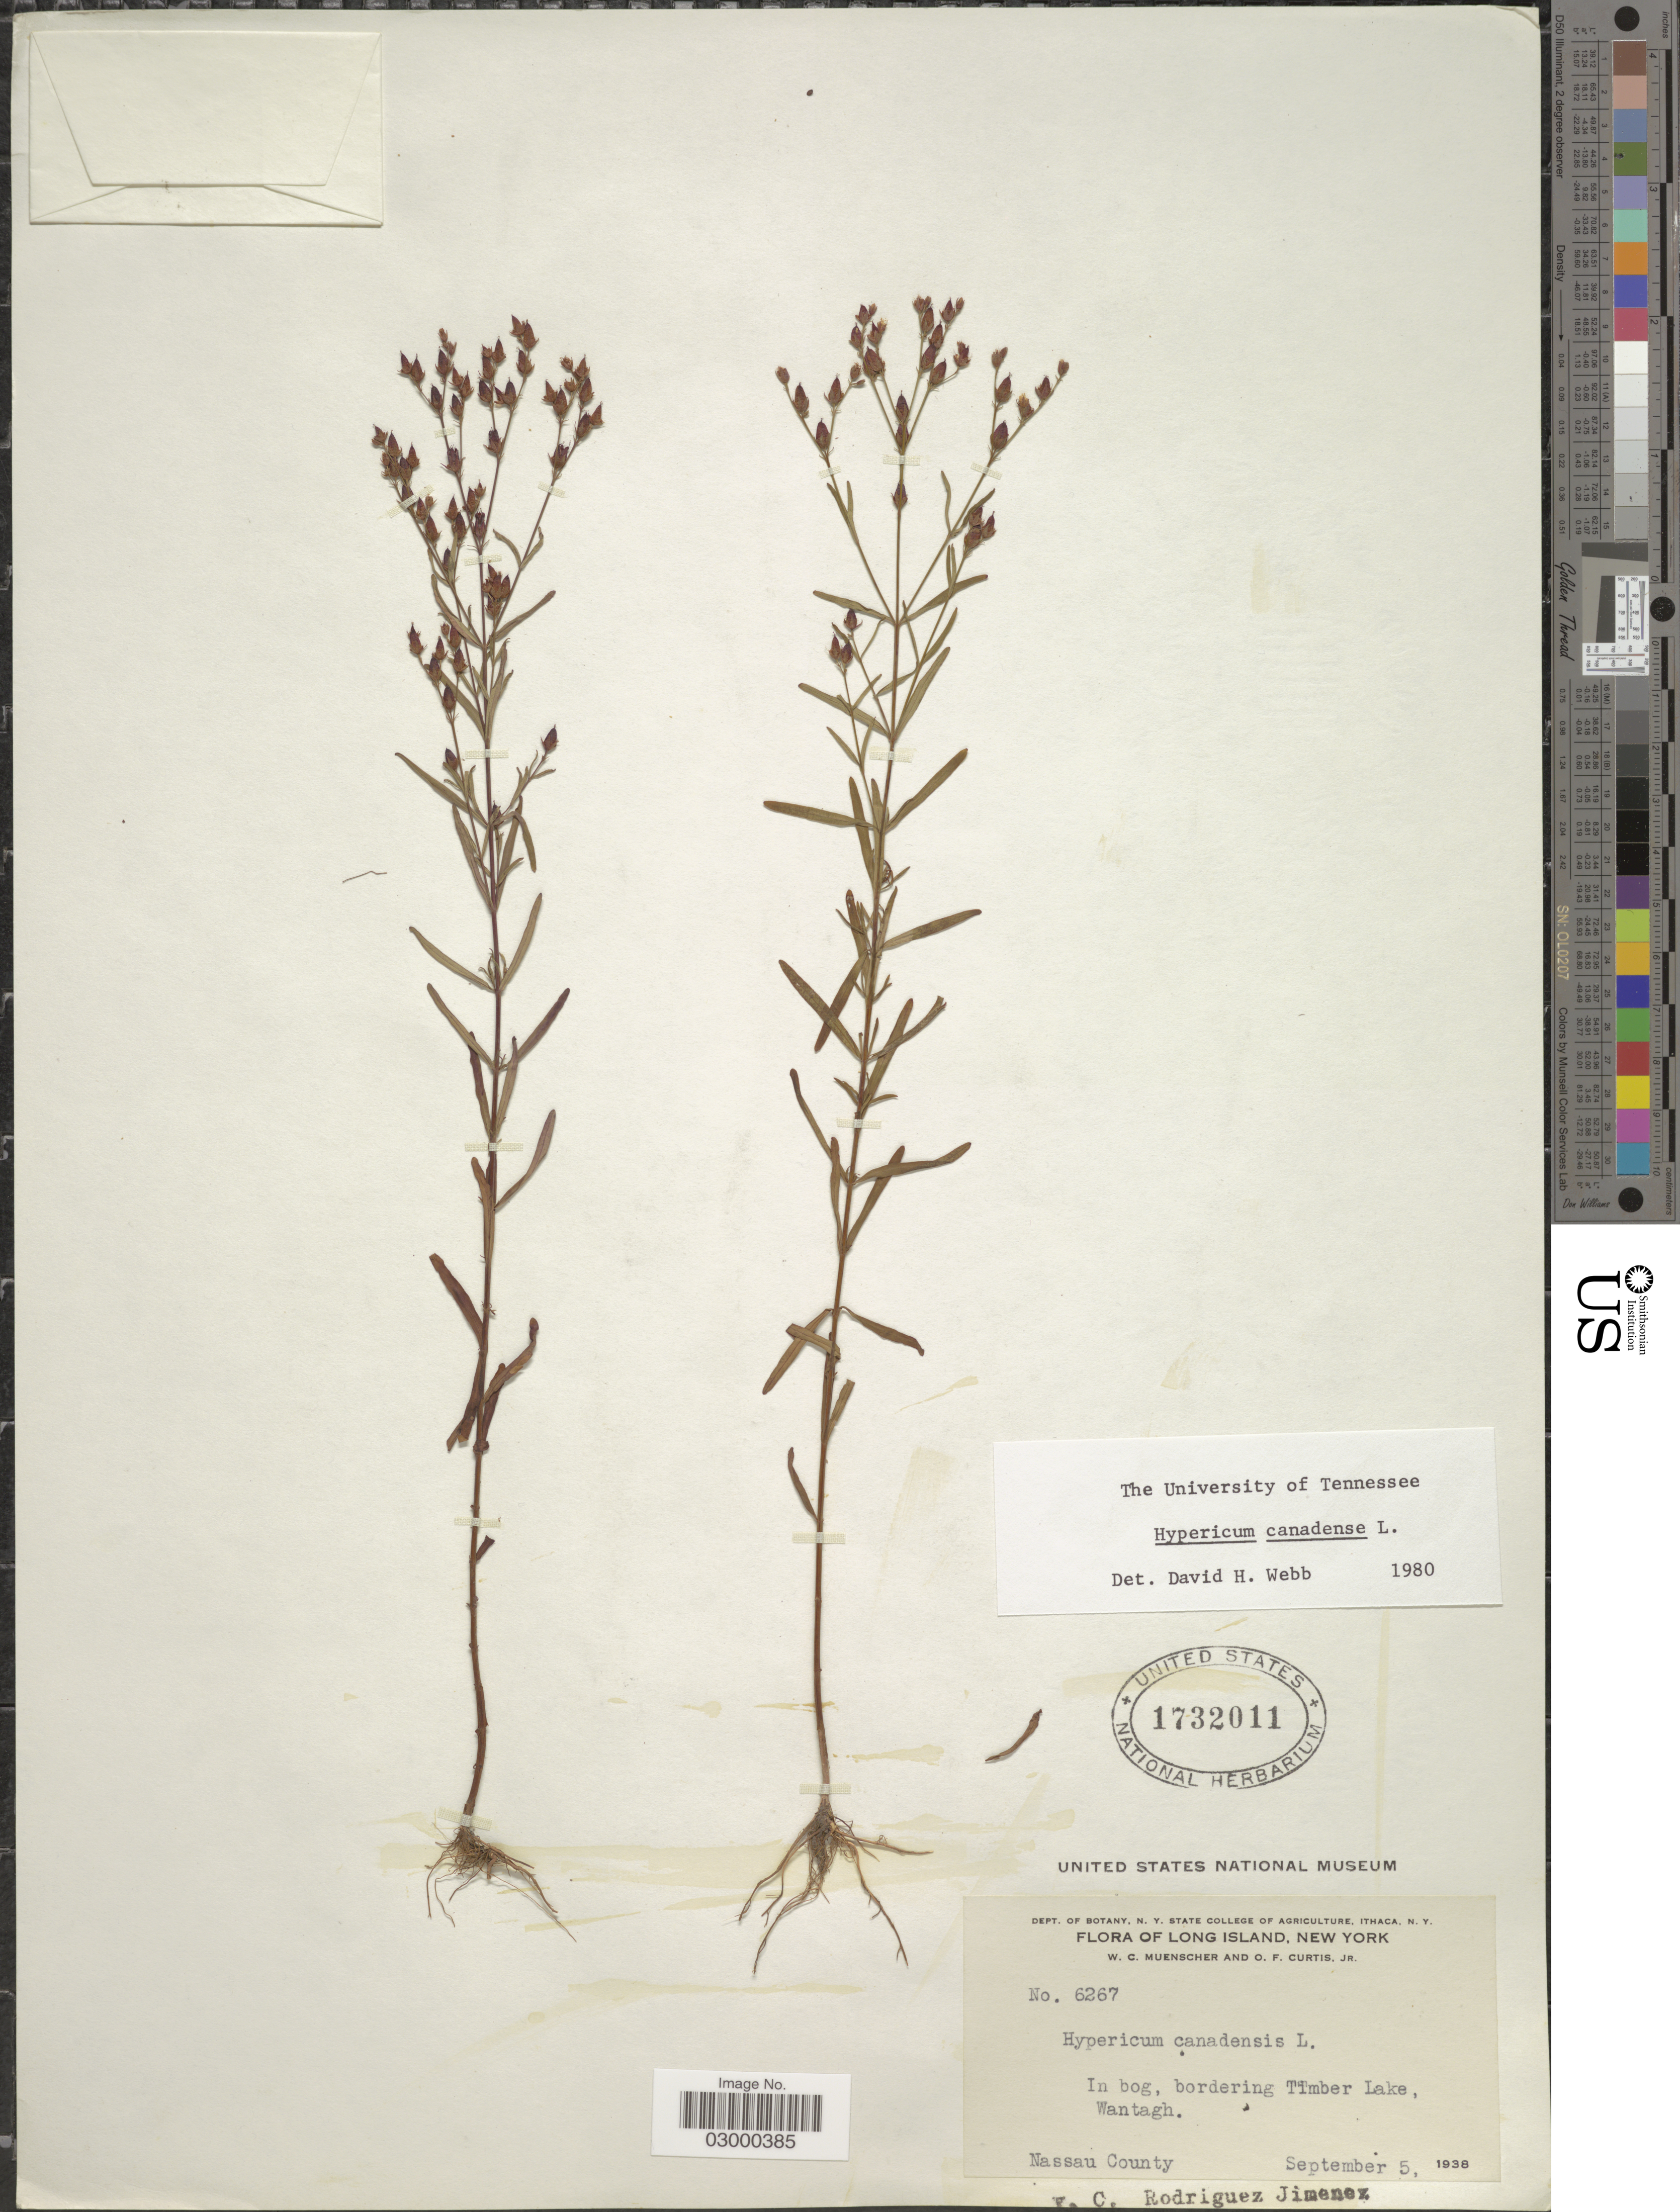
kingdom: Plantae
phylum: Tracheophyta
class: Magnoliopsida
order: Malpighiales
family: Hypericaceae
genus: Hypericum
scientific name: Hypericum canadense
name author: L.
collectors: W. Muenscher & O. Curtis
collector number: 6267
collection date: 1938-09-05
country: United States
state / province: New York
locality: Long Island, In bog, bordering Timber Lake, Wantagh, Nassau County.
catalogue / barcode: US 1732011